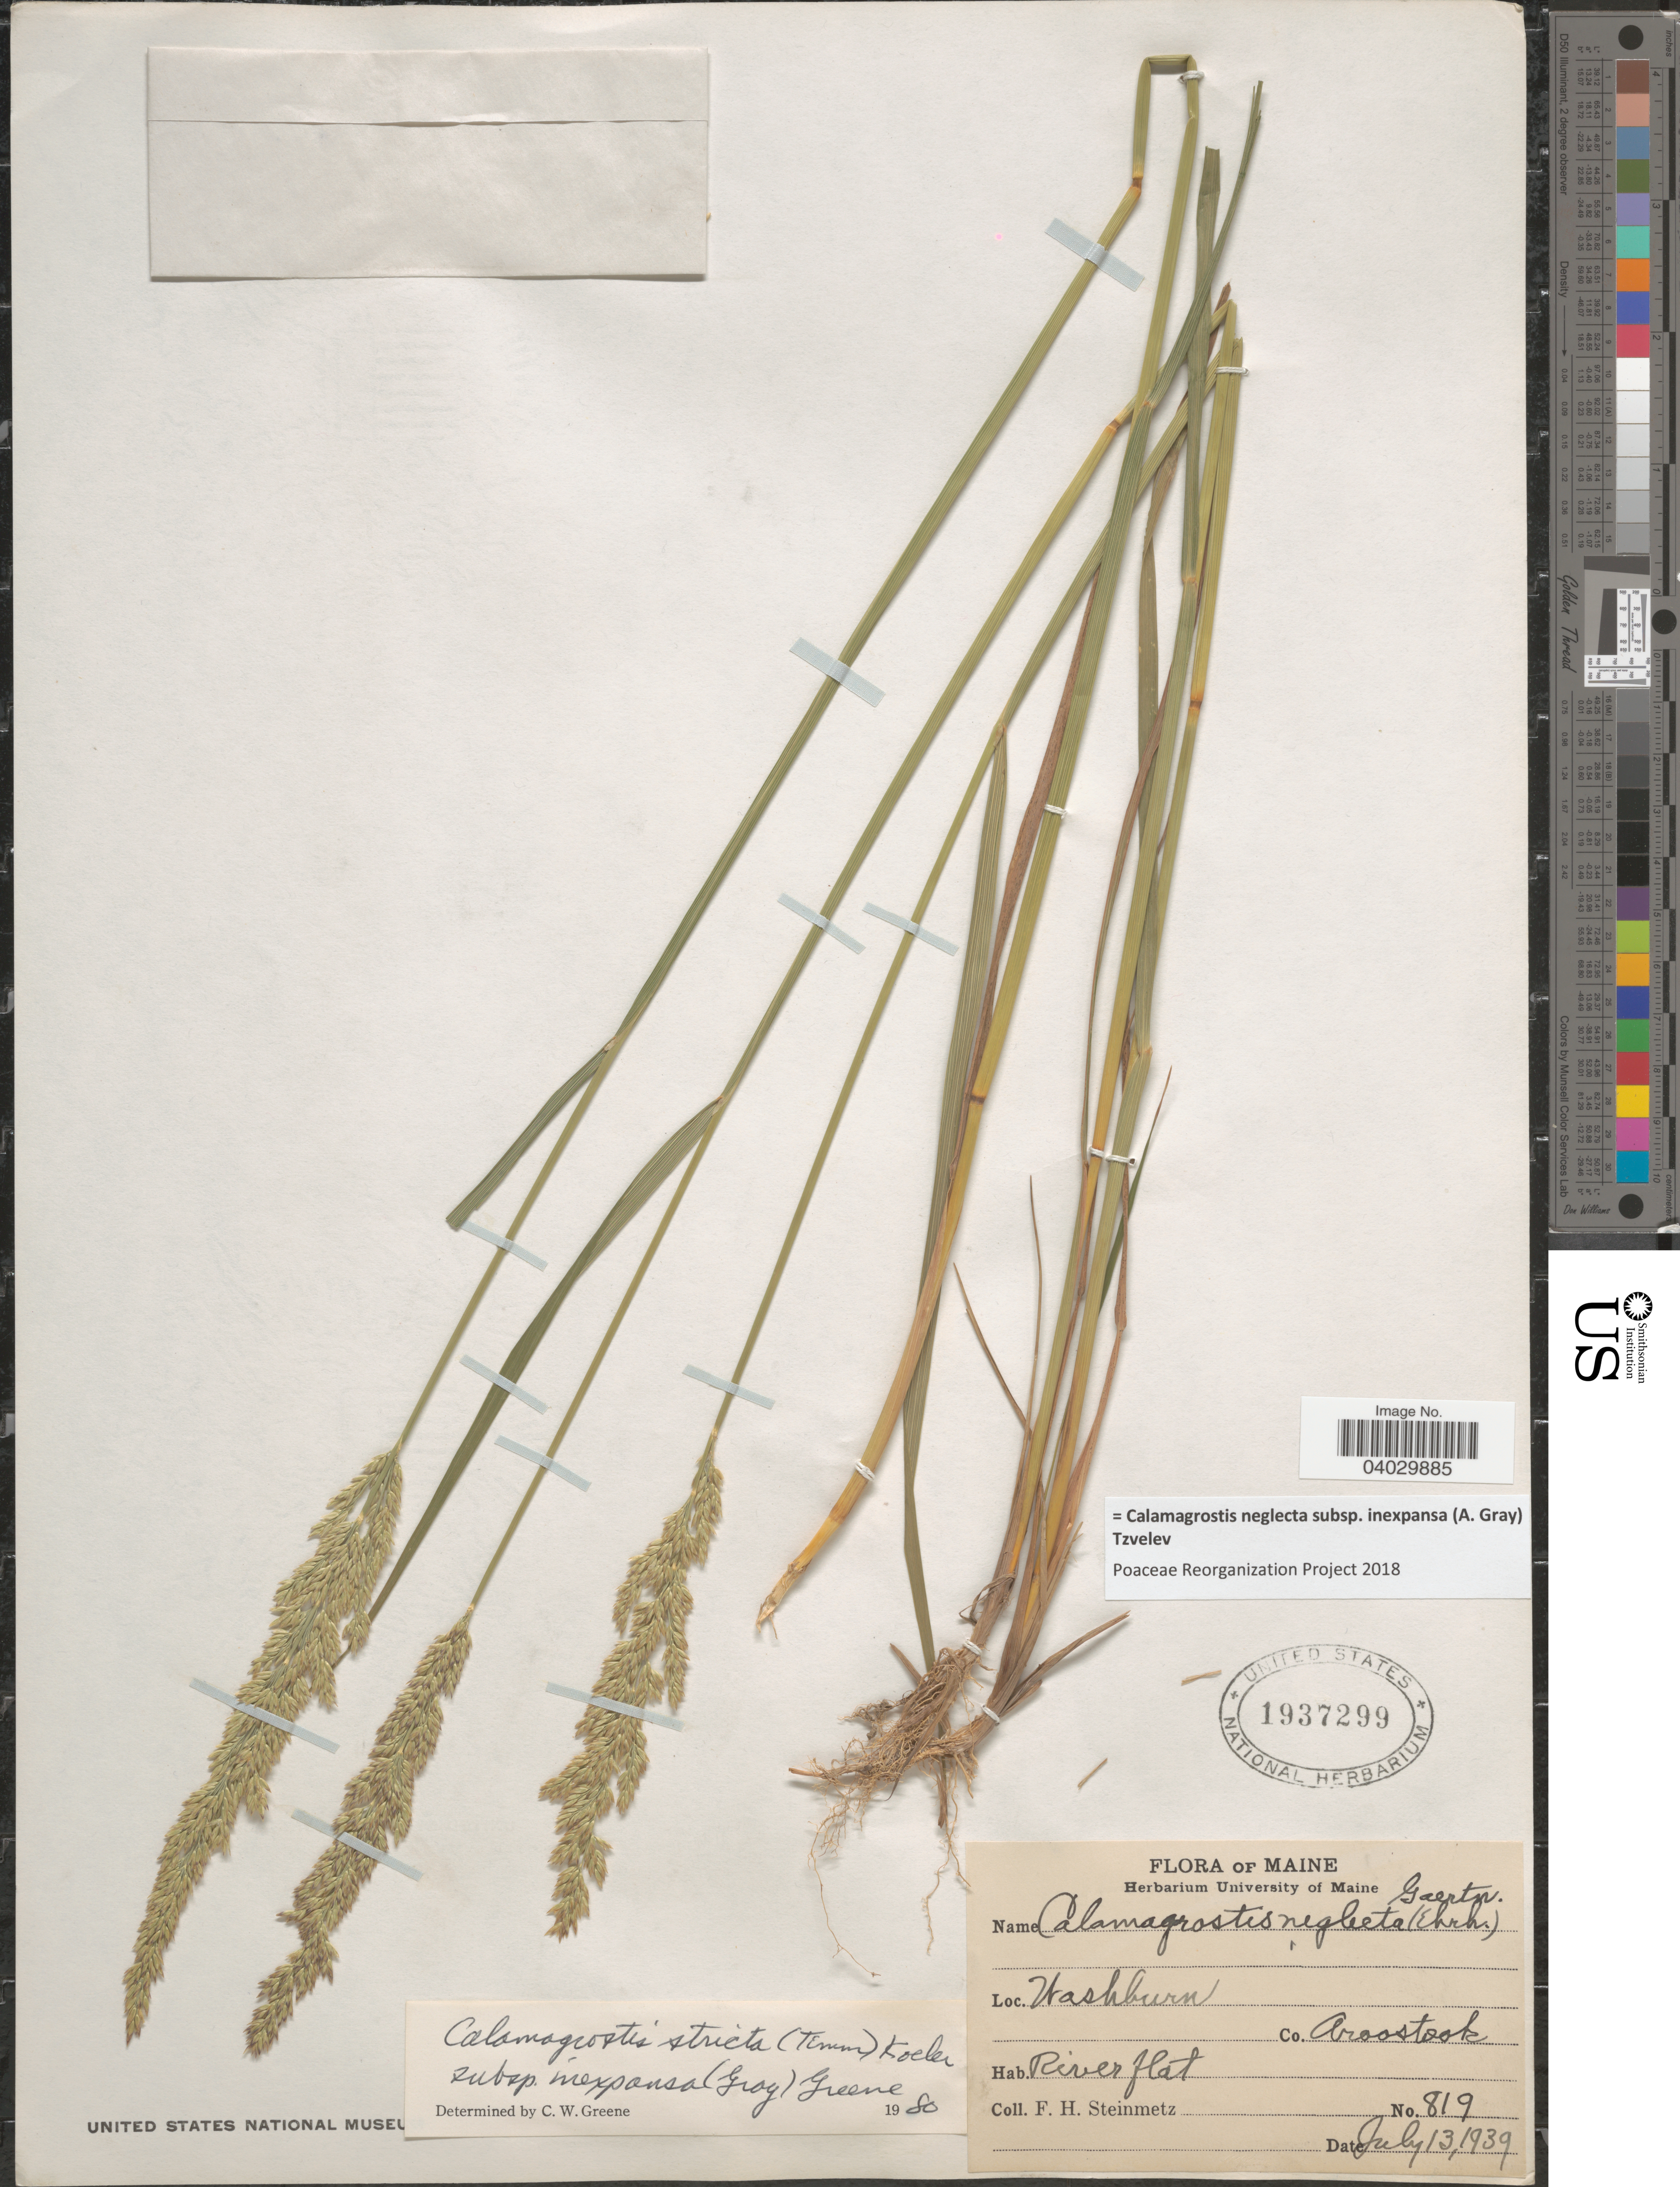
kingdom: Plantae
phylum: Tracheophyta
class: Liliopsida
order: Poales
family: Poaceae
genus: Calamagrostis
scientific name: Calamagrostis neglecta subsp. inexpansa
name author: (A. Gray) Tzvelev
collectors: F. H. Steinmetz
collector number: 819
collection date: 1939-07-13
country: United States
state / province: Maine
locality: Washburn. Co. Aroostook. River flat.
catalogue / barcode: US 1937299